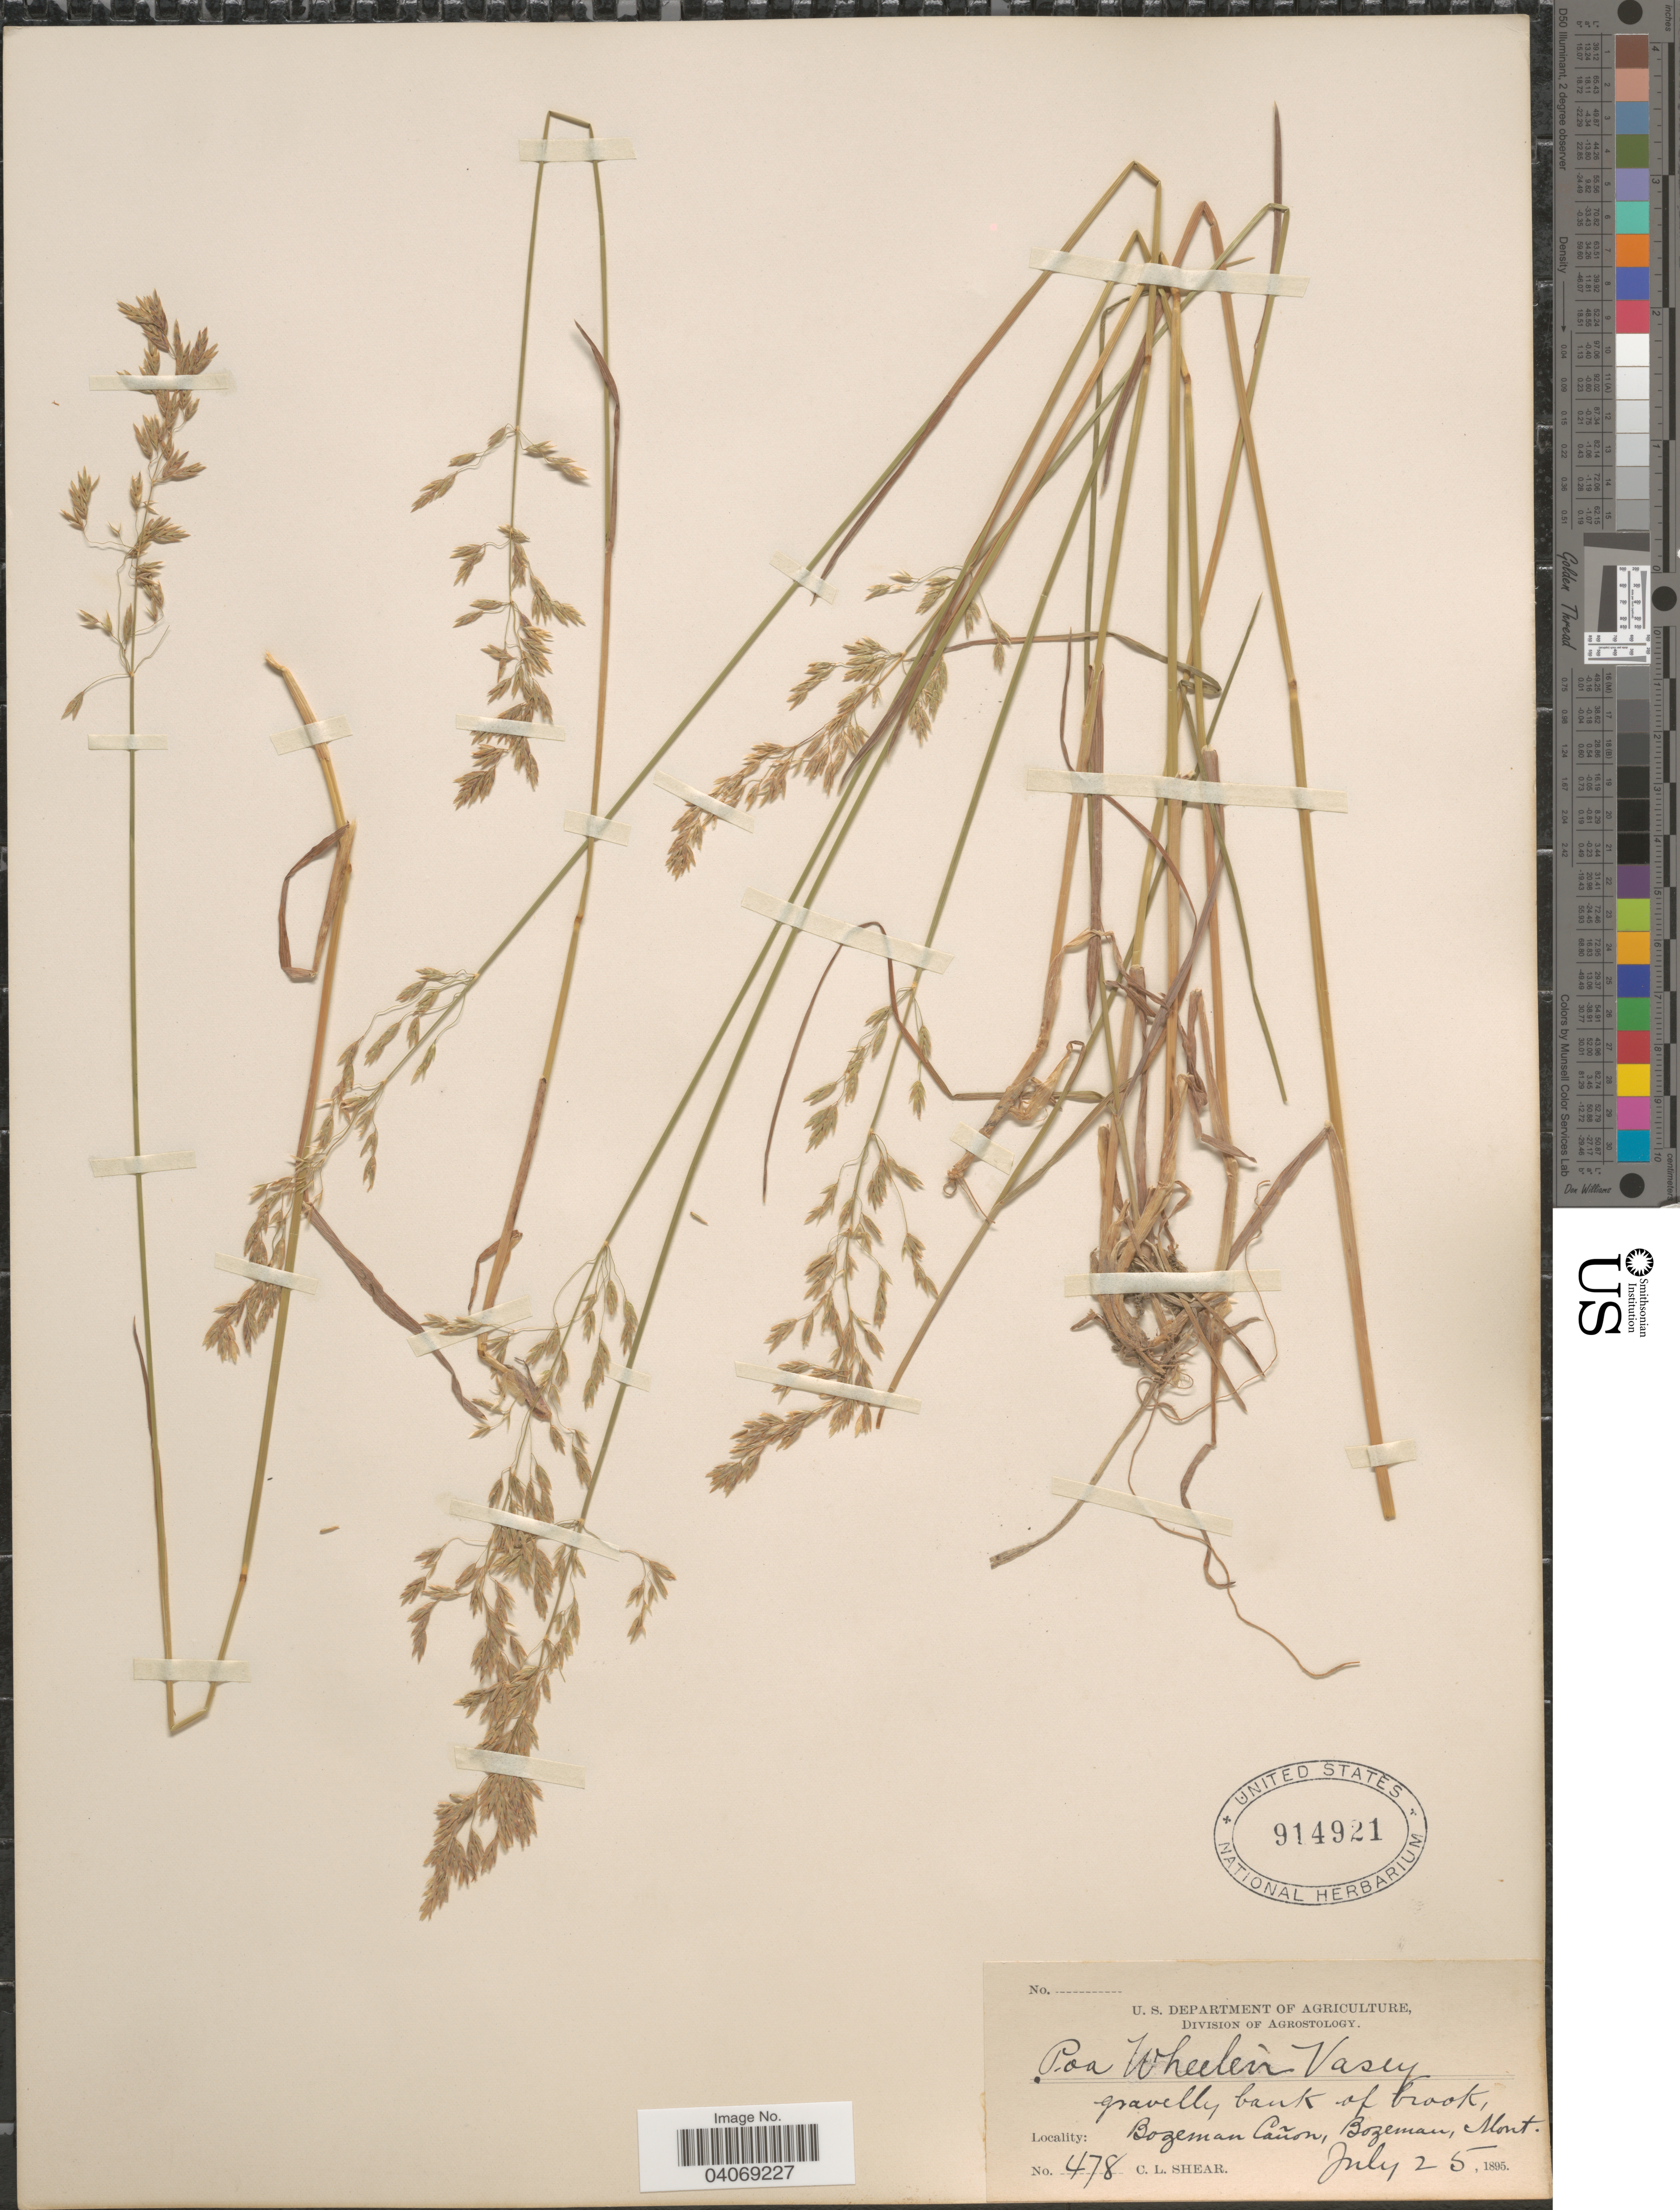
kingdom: Plantae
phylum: Tracheophyta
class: Liliopsida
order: Poales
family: Poaceae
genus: Poa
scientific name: Poa wheeleri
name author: Vasey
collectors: C. L. Shear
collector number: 478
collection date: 1895-07-25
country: United States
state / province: Montana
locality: Gravelly bank of brook, Bozeman Cañon, Bozeman.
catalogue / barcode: US 914921